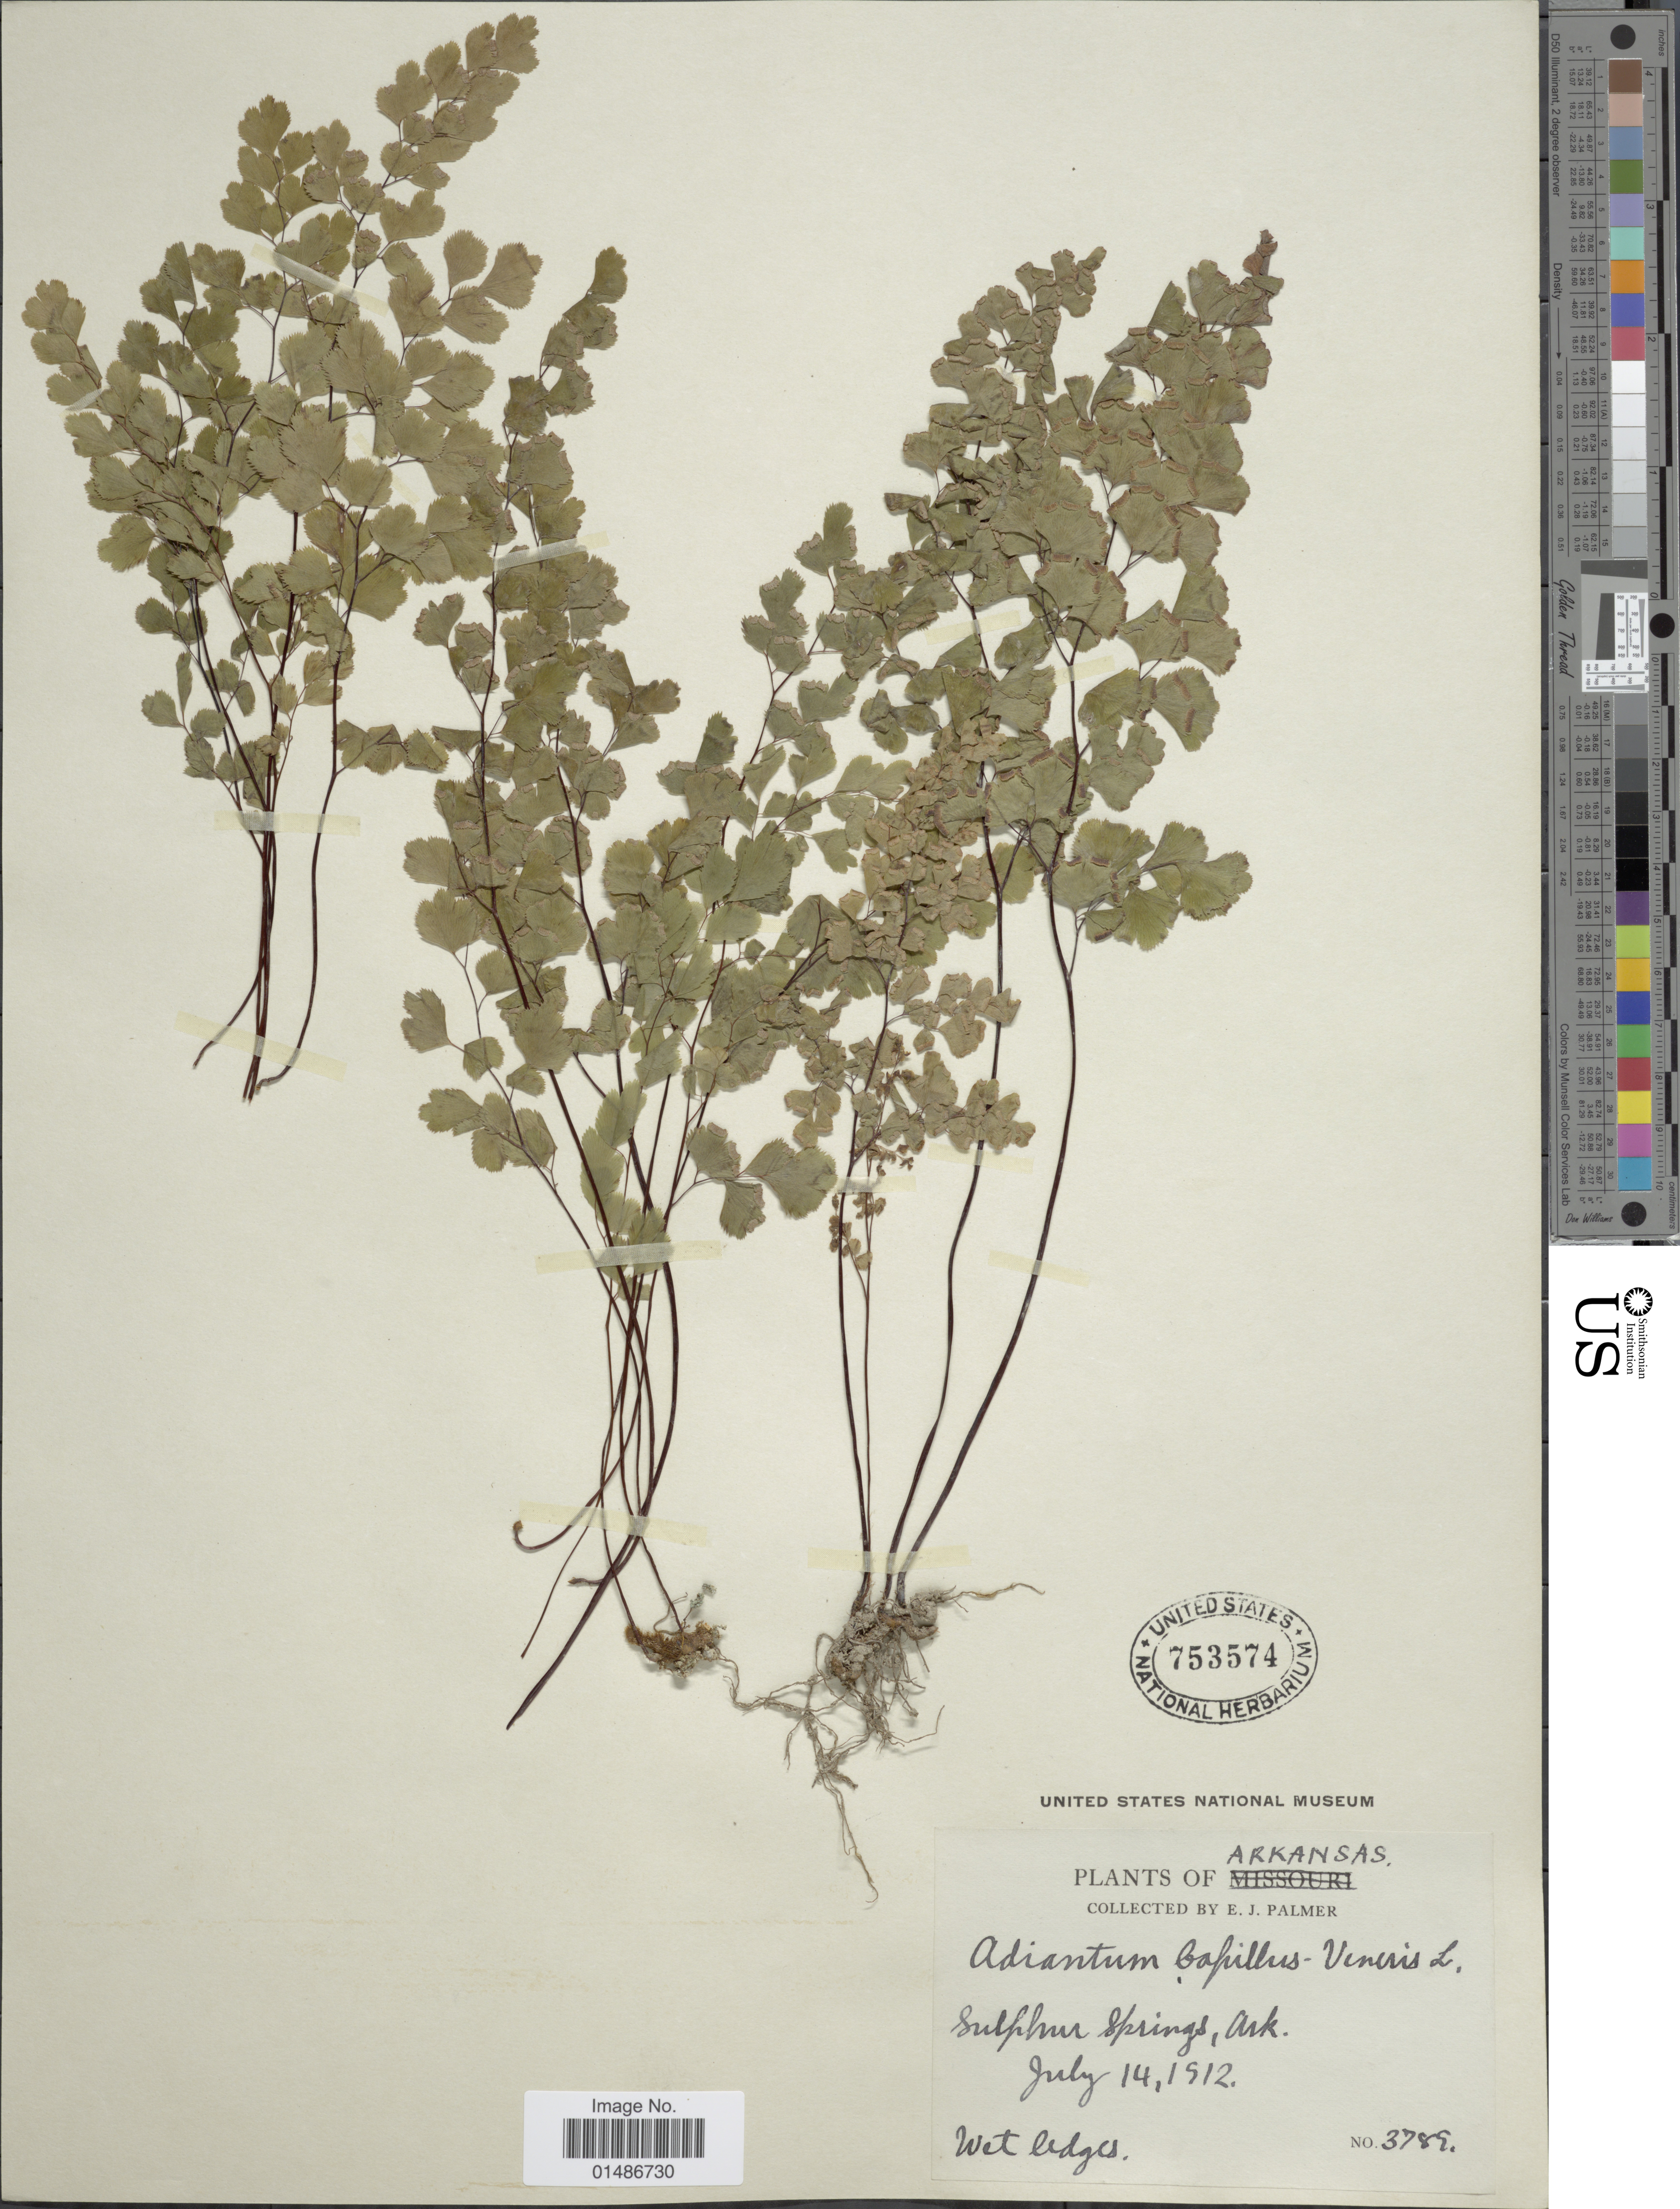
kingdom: Plantae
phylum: Tracheophyta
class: Polypodiopsida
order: Polypodiales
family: Pteridaceae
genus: Adiantum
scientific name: Adiantum capillus-veneris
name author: L.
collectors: E. J. Palmer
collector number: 3789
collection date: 1912-07-14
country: United States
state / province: Arkansas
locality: Sulphur Springs.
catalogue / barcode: US 753574